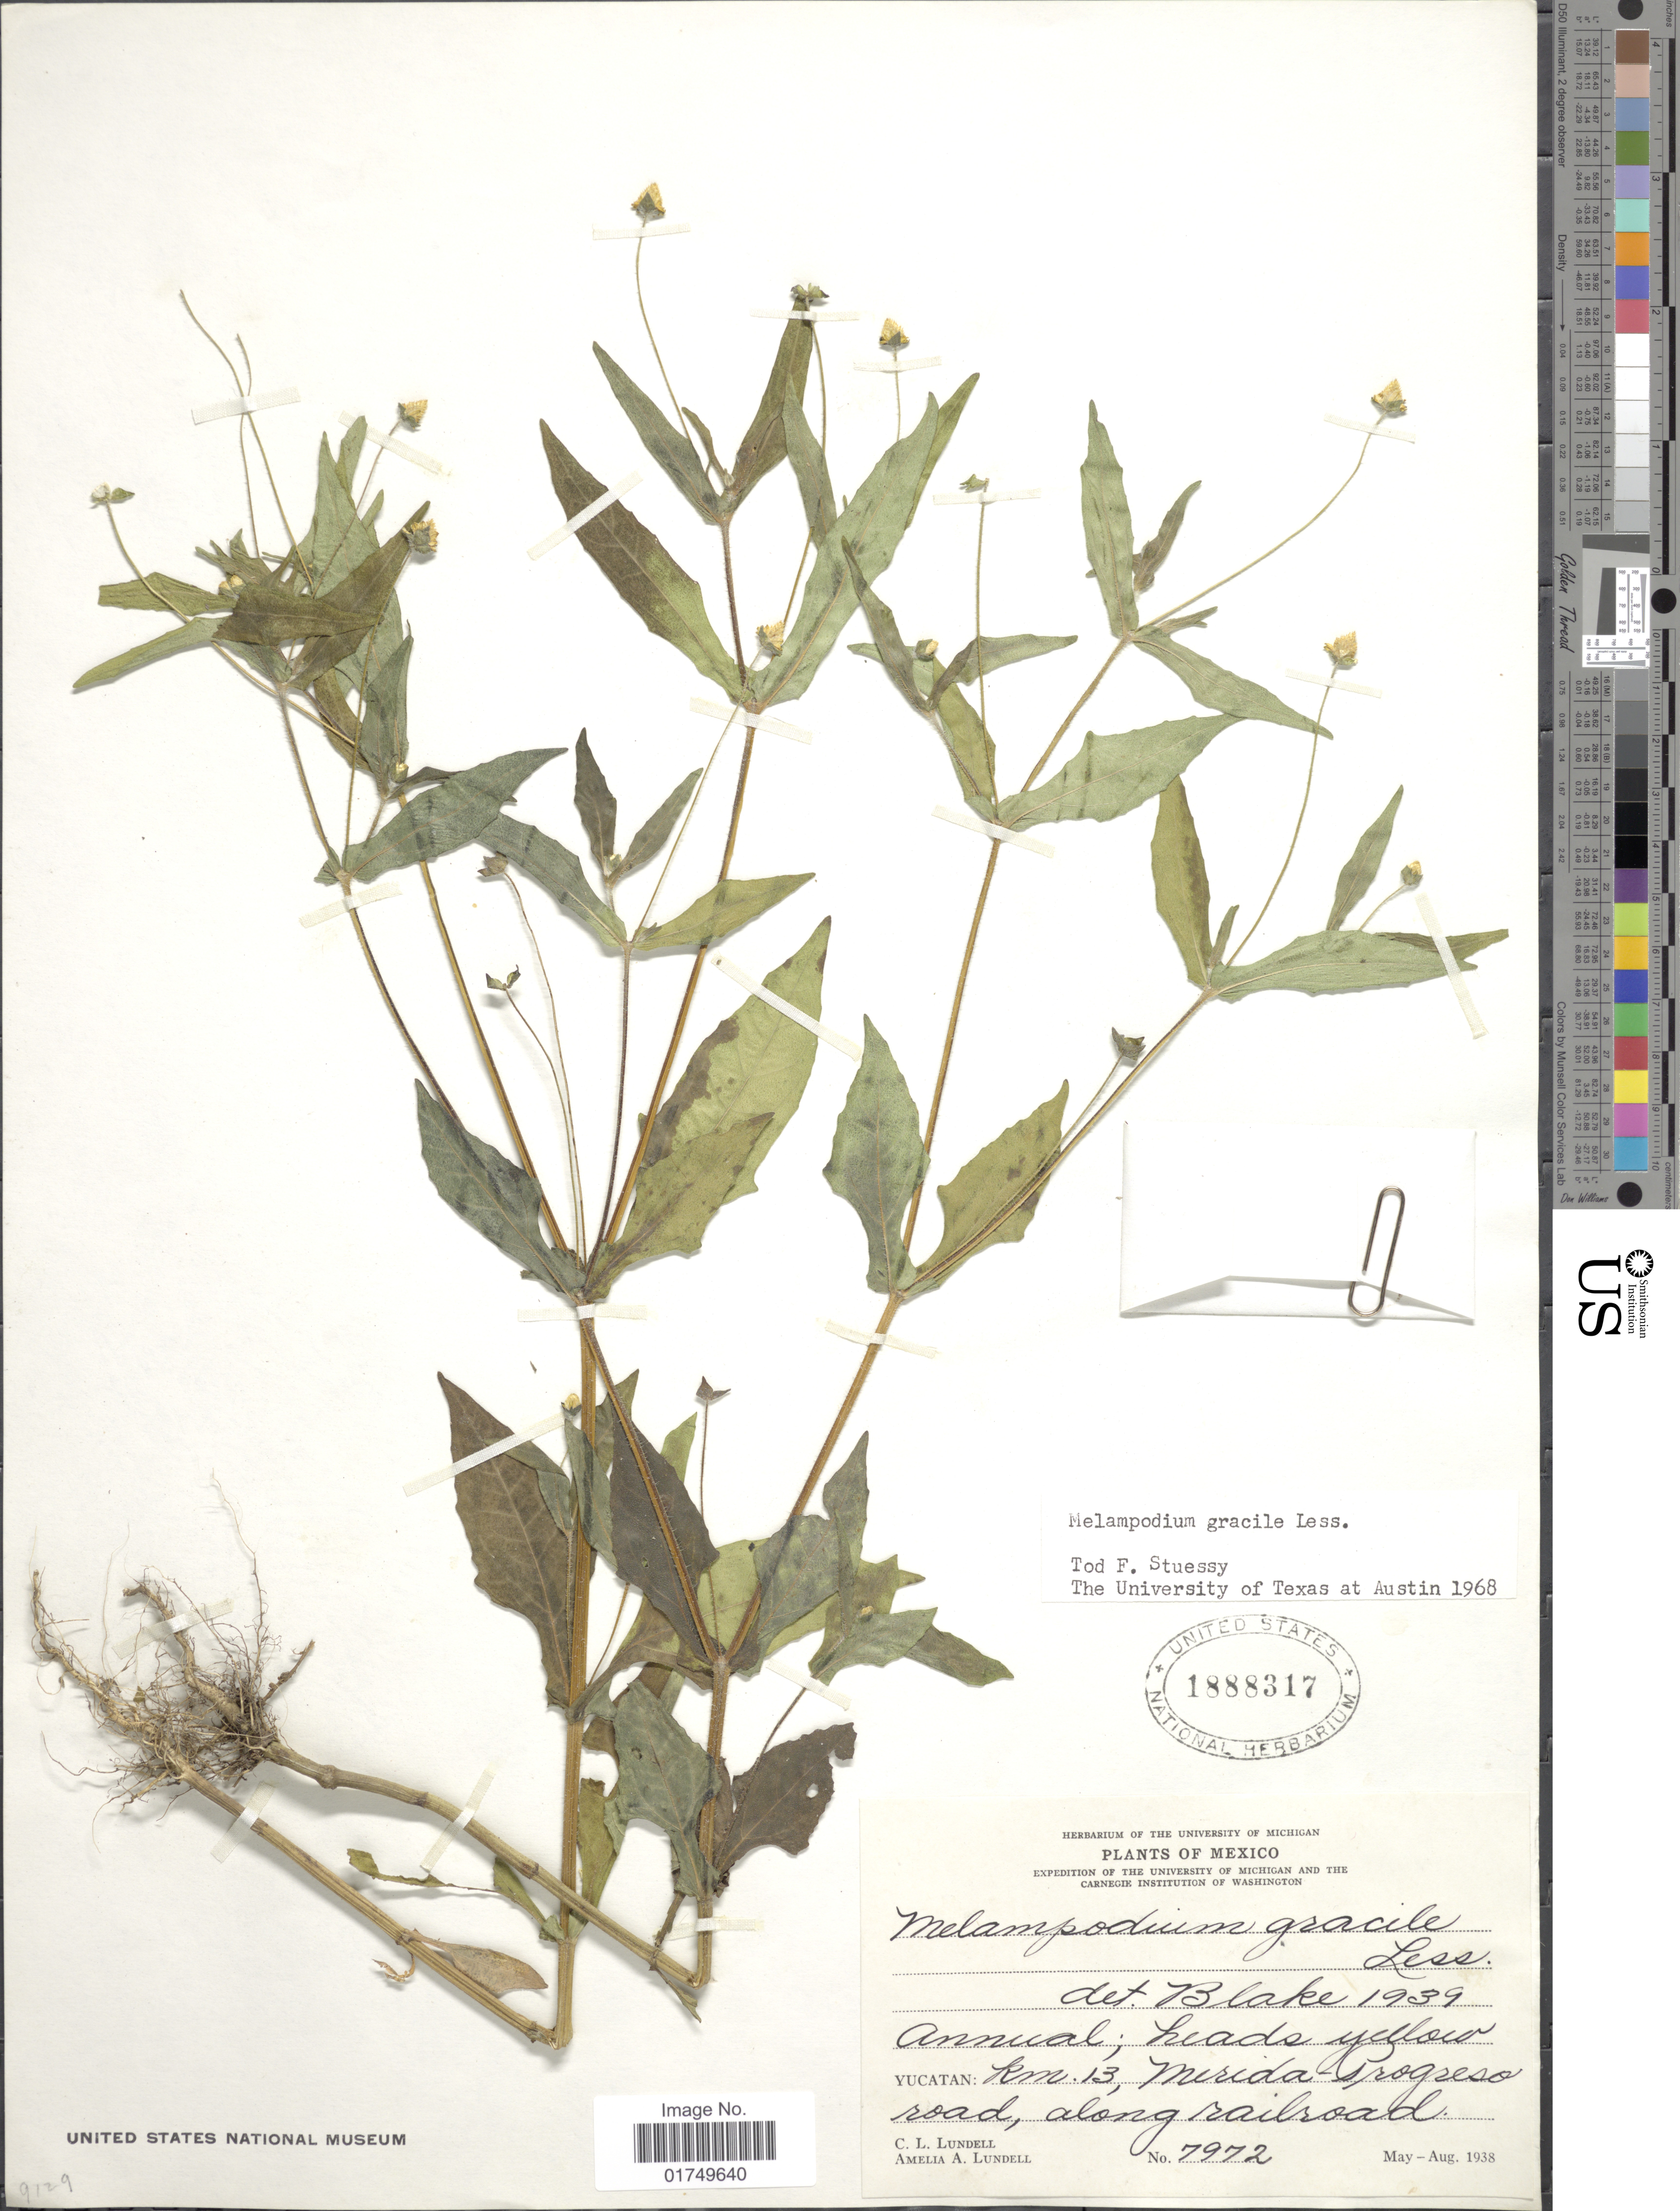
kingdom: Plantae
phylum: Tracheophyta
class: Magnoliopsida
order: Asterales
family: Asteraceae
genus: Melampodium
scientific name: Melampodium gracile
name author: Less.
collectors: C. L. Lundell & A. A. Lundell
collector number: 7972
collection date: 1938-05/1938-08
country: Mexico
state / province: Yucatán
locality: Km 13, Merida-sprogreso road, along railroad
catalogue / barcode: US 1888317